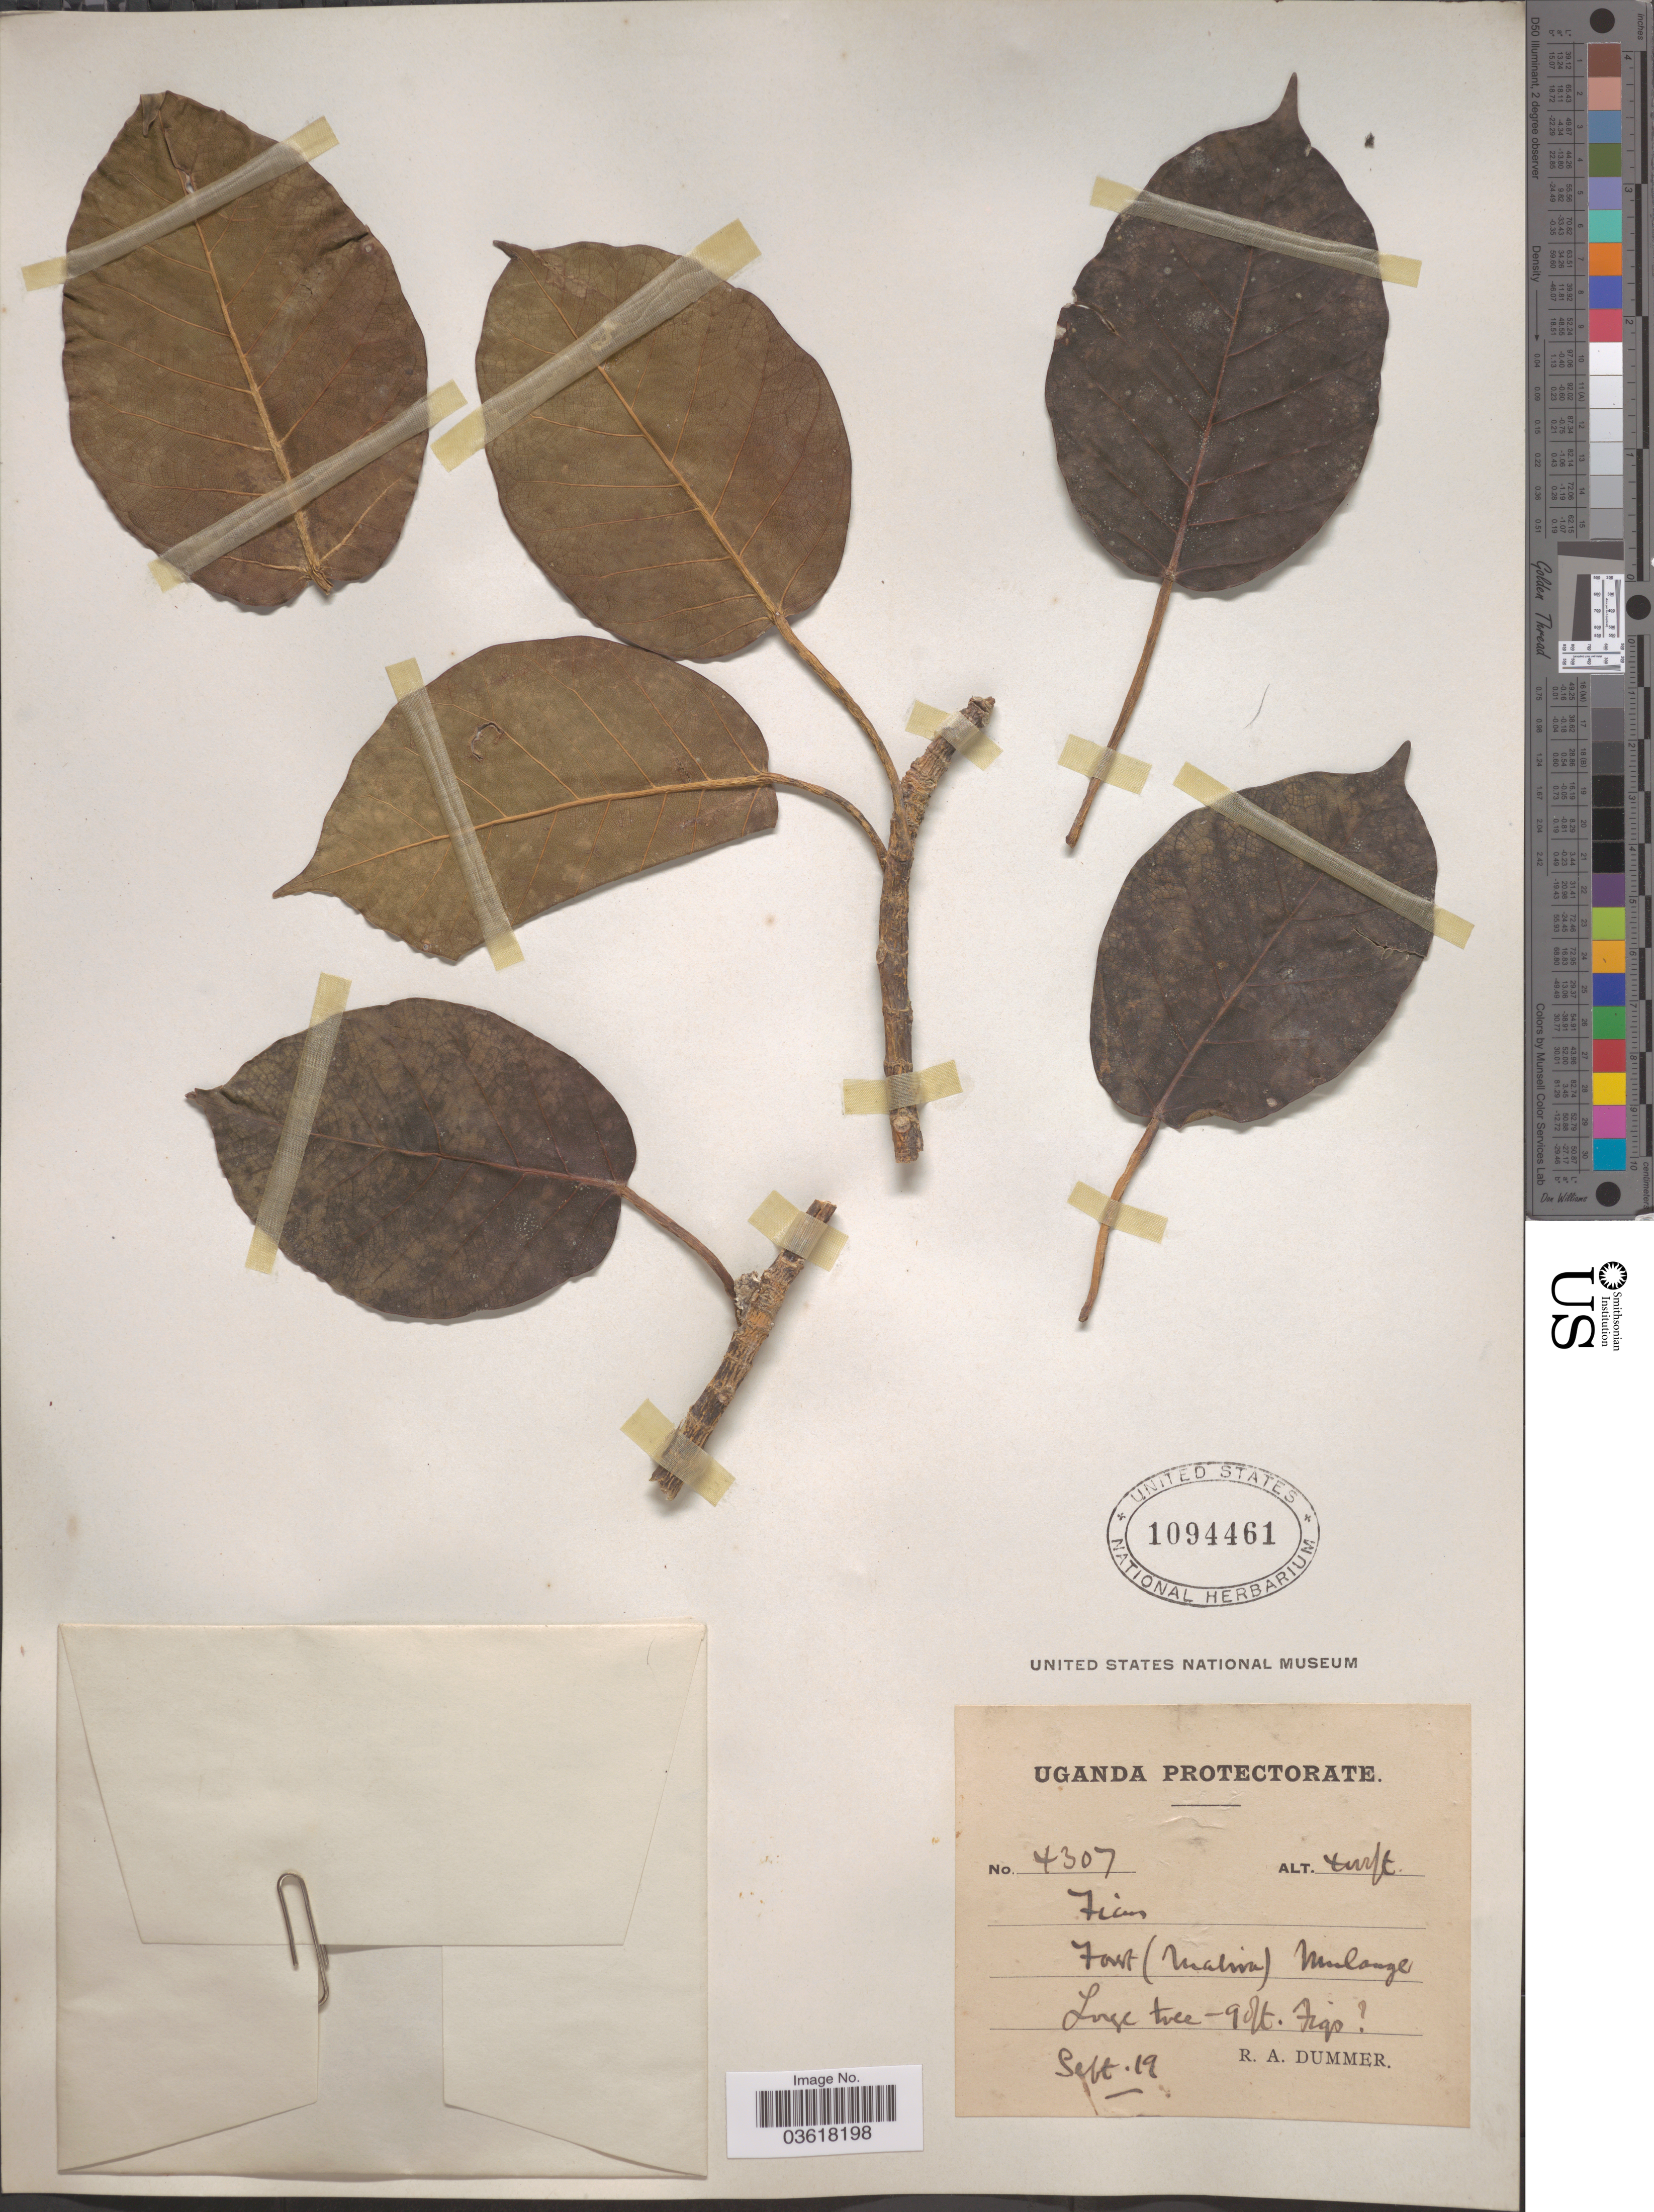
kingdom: Plantae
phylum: Tracheophyta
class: Magnoliopsida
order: Rosales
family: Moraceae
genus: Ficus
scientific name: Ficus sp.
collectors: R. Dümmer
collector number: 4307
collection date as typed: Transcribed d/m/y: /9/19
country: Uganda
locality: Ugande Protectorate. Forest (Mabira) Mulange.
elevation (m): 1219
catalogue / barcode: US 1094461